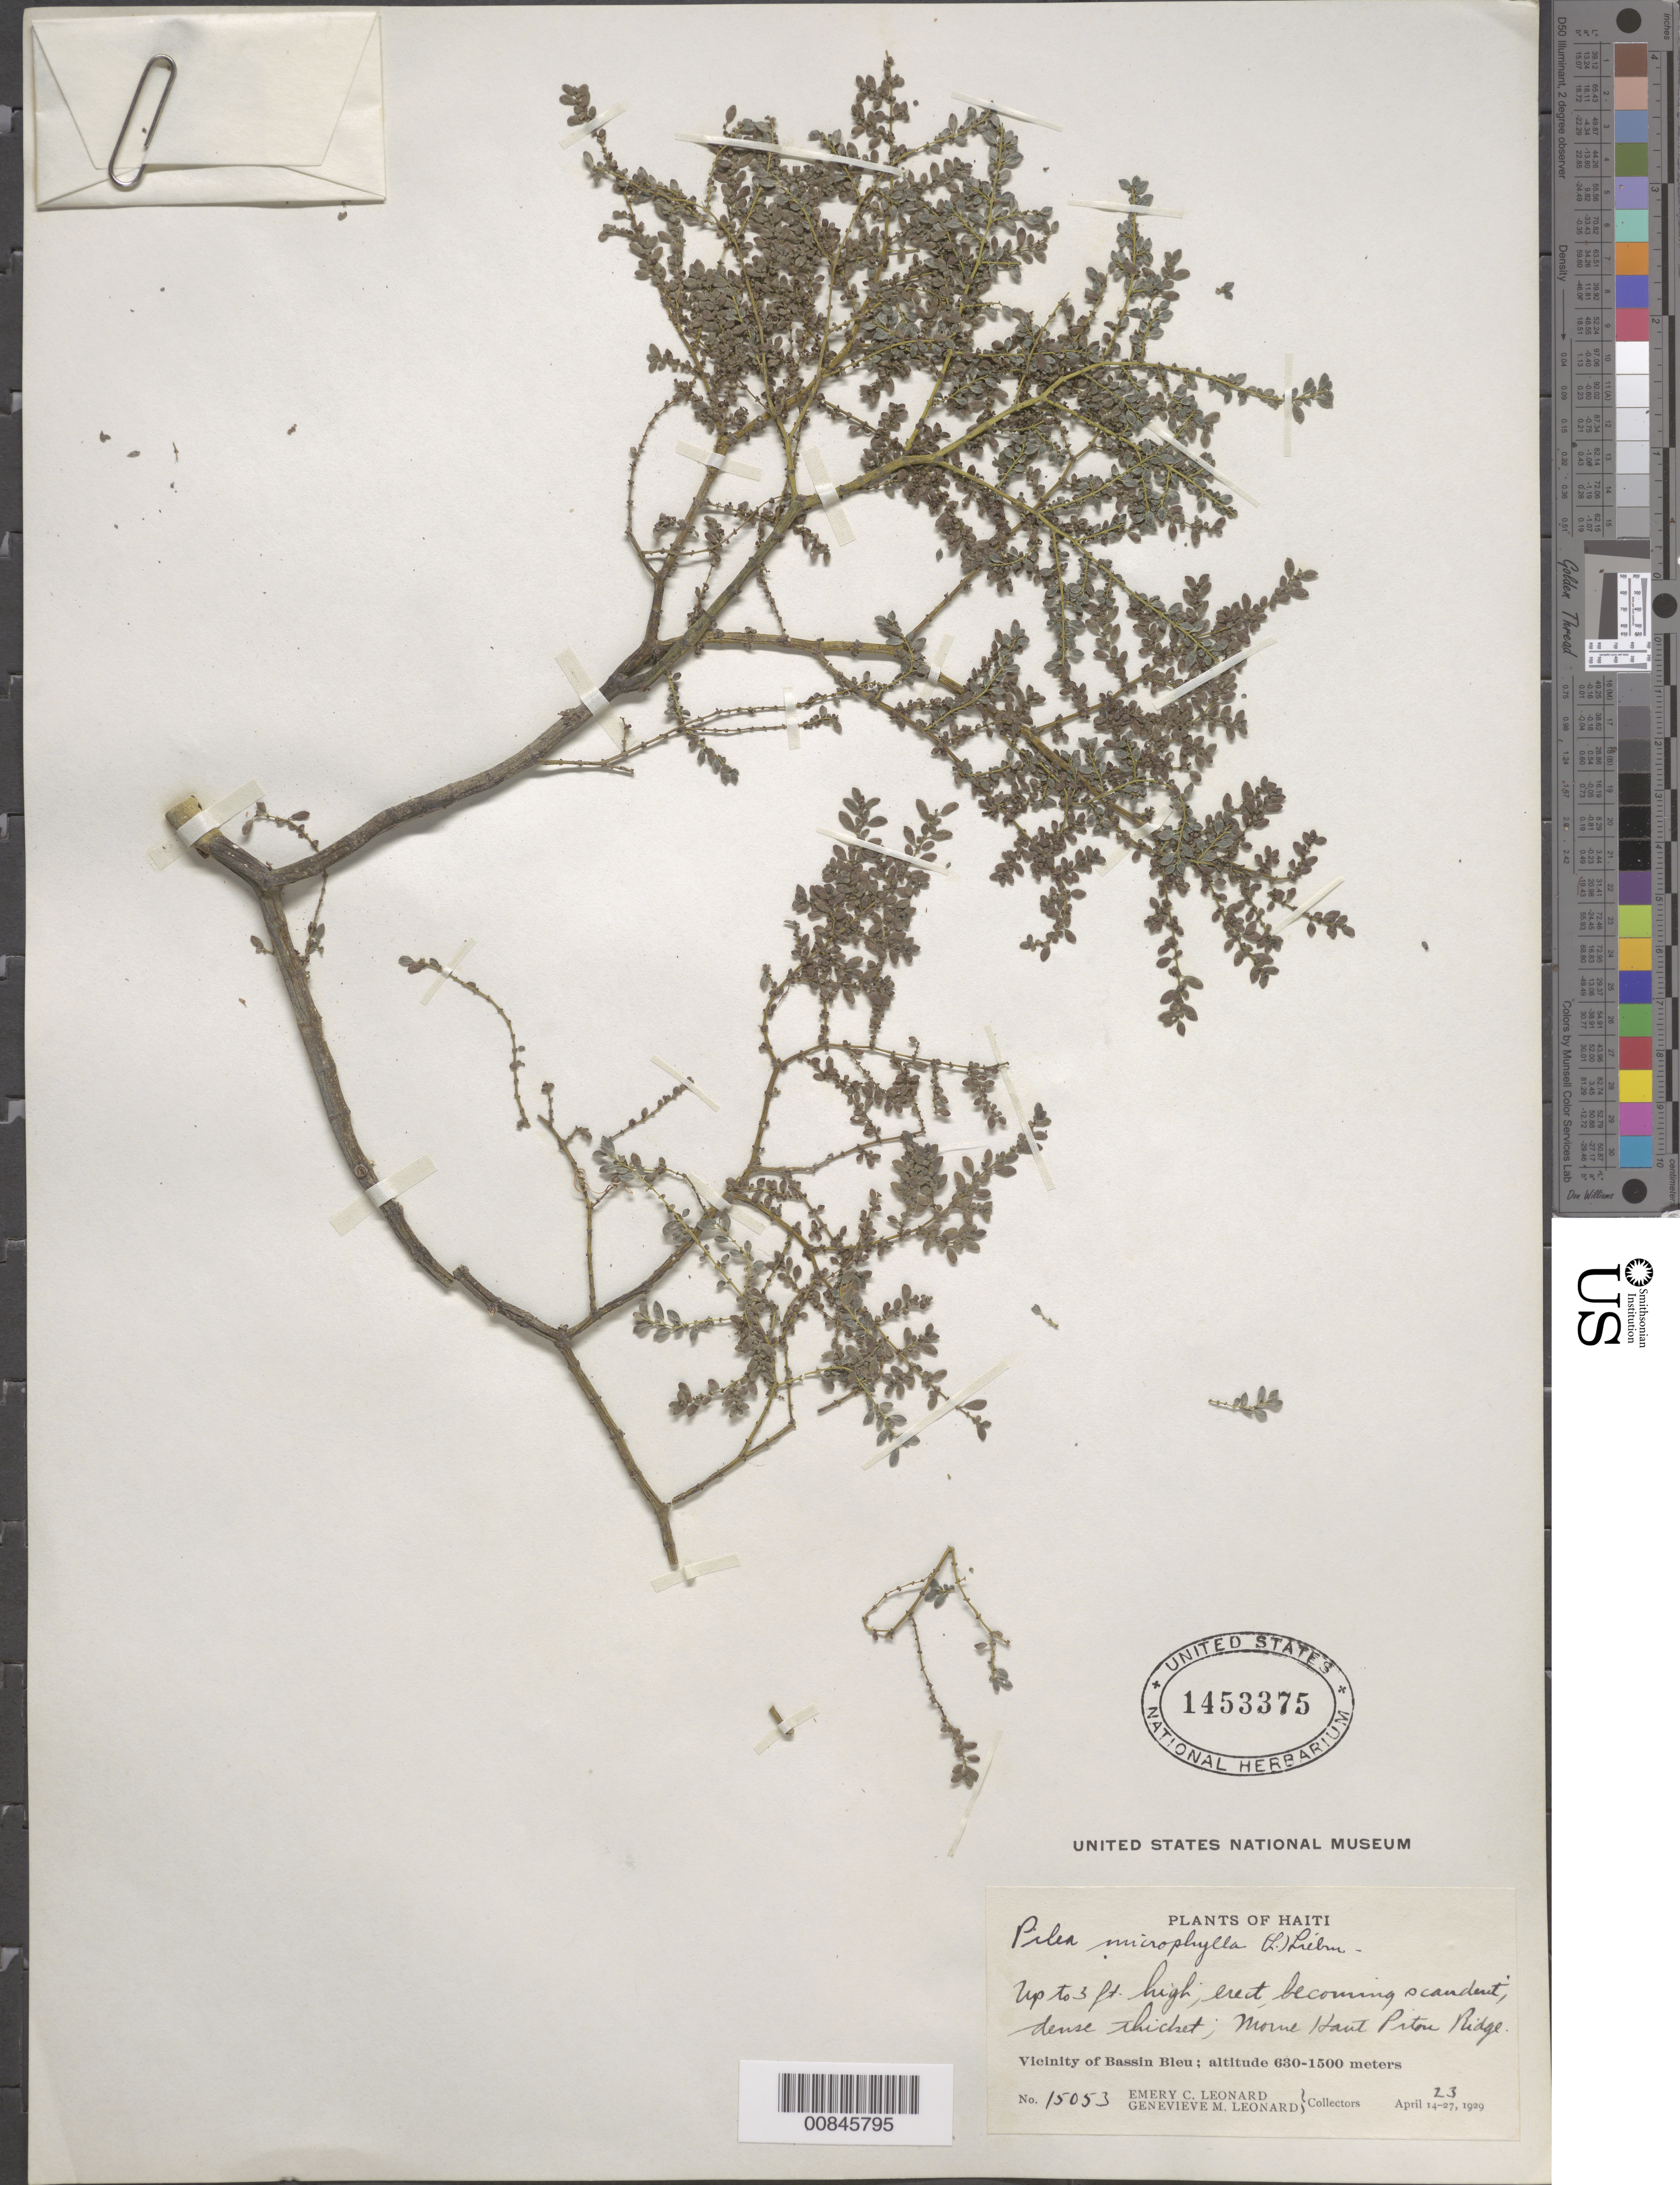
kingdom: Plantae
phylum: Tracheophyta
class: Magnoliopsida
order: Rosales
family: Urticaceae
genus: Pilea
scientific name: Pilea microphylla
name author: (L.) Liebm.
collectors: E. C. Leonard & G. M. Leonard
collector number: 15053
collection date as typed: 23 Apr 1929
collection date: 1929-04-23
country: Haiti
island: Hispaniola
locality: Vicinity of Bassin Bleu. Morne Haut Piton Ridge.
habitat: Dense thicket.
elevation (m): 630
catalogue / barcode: US 1453375